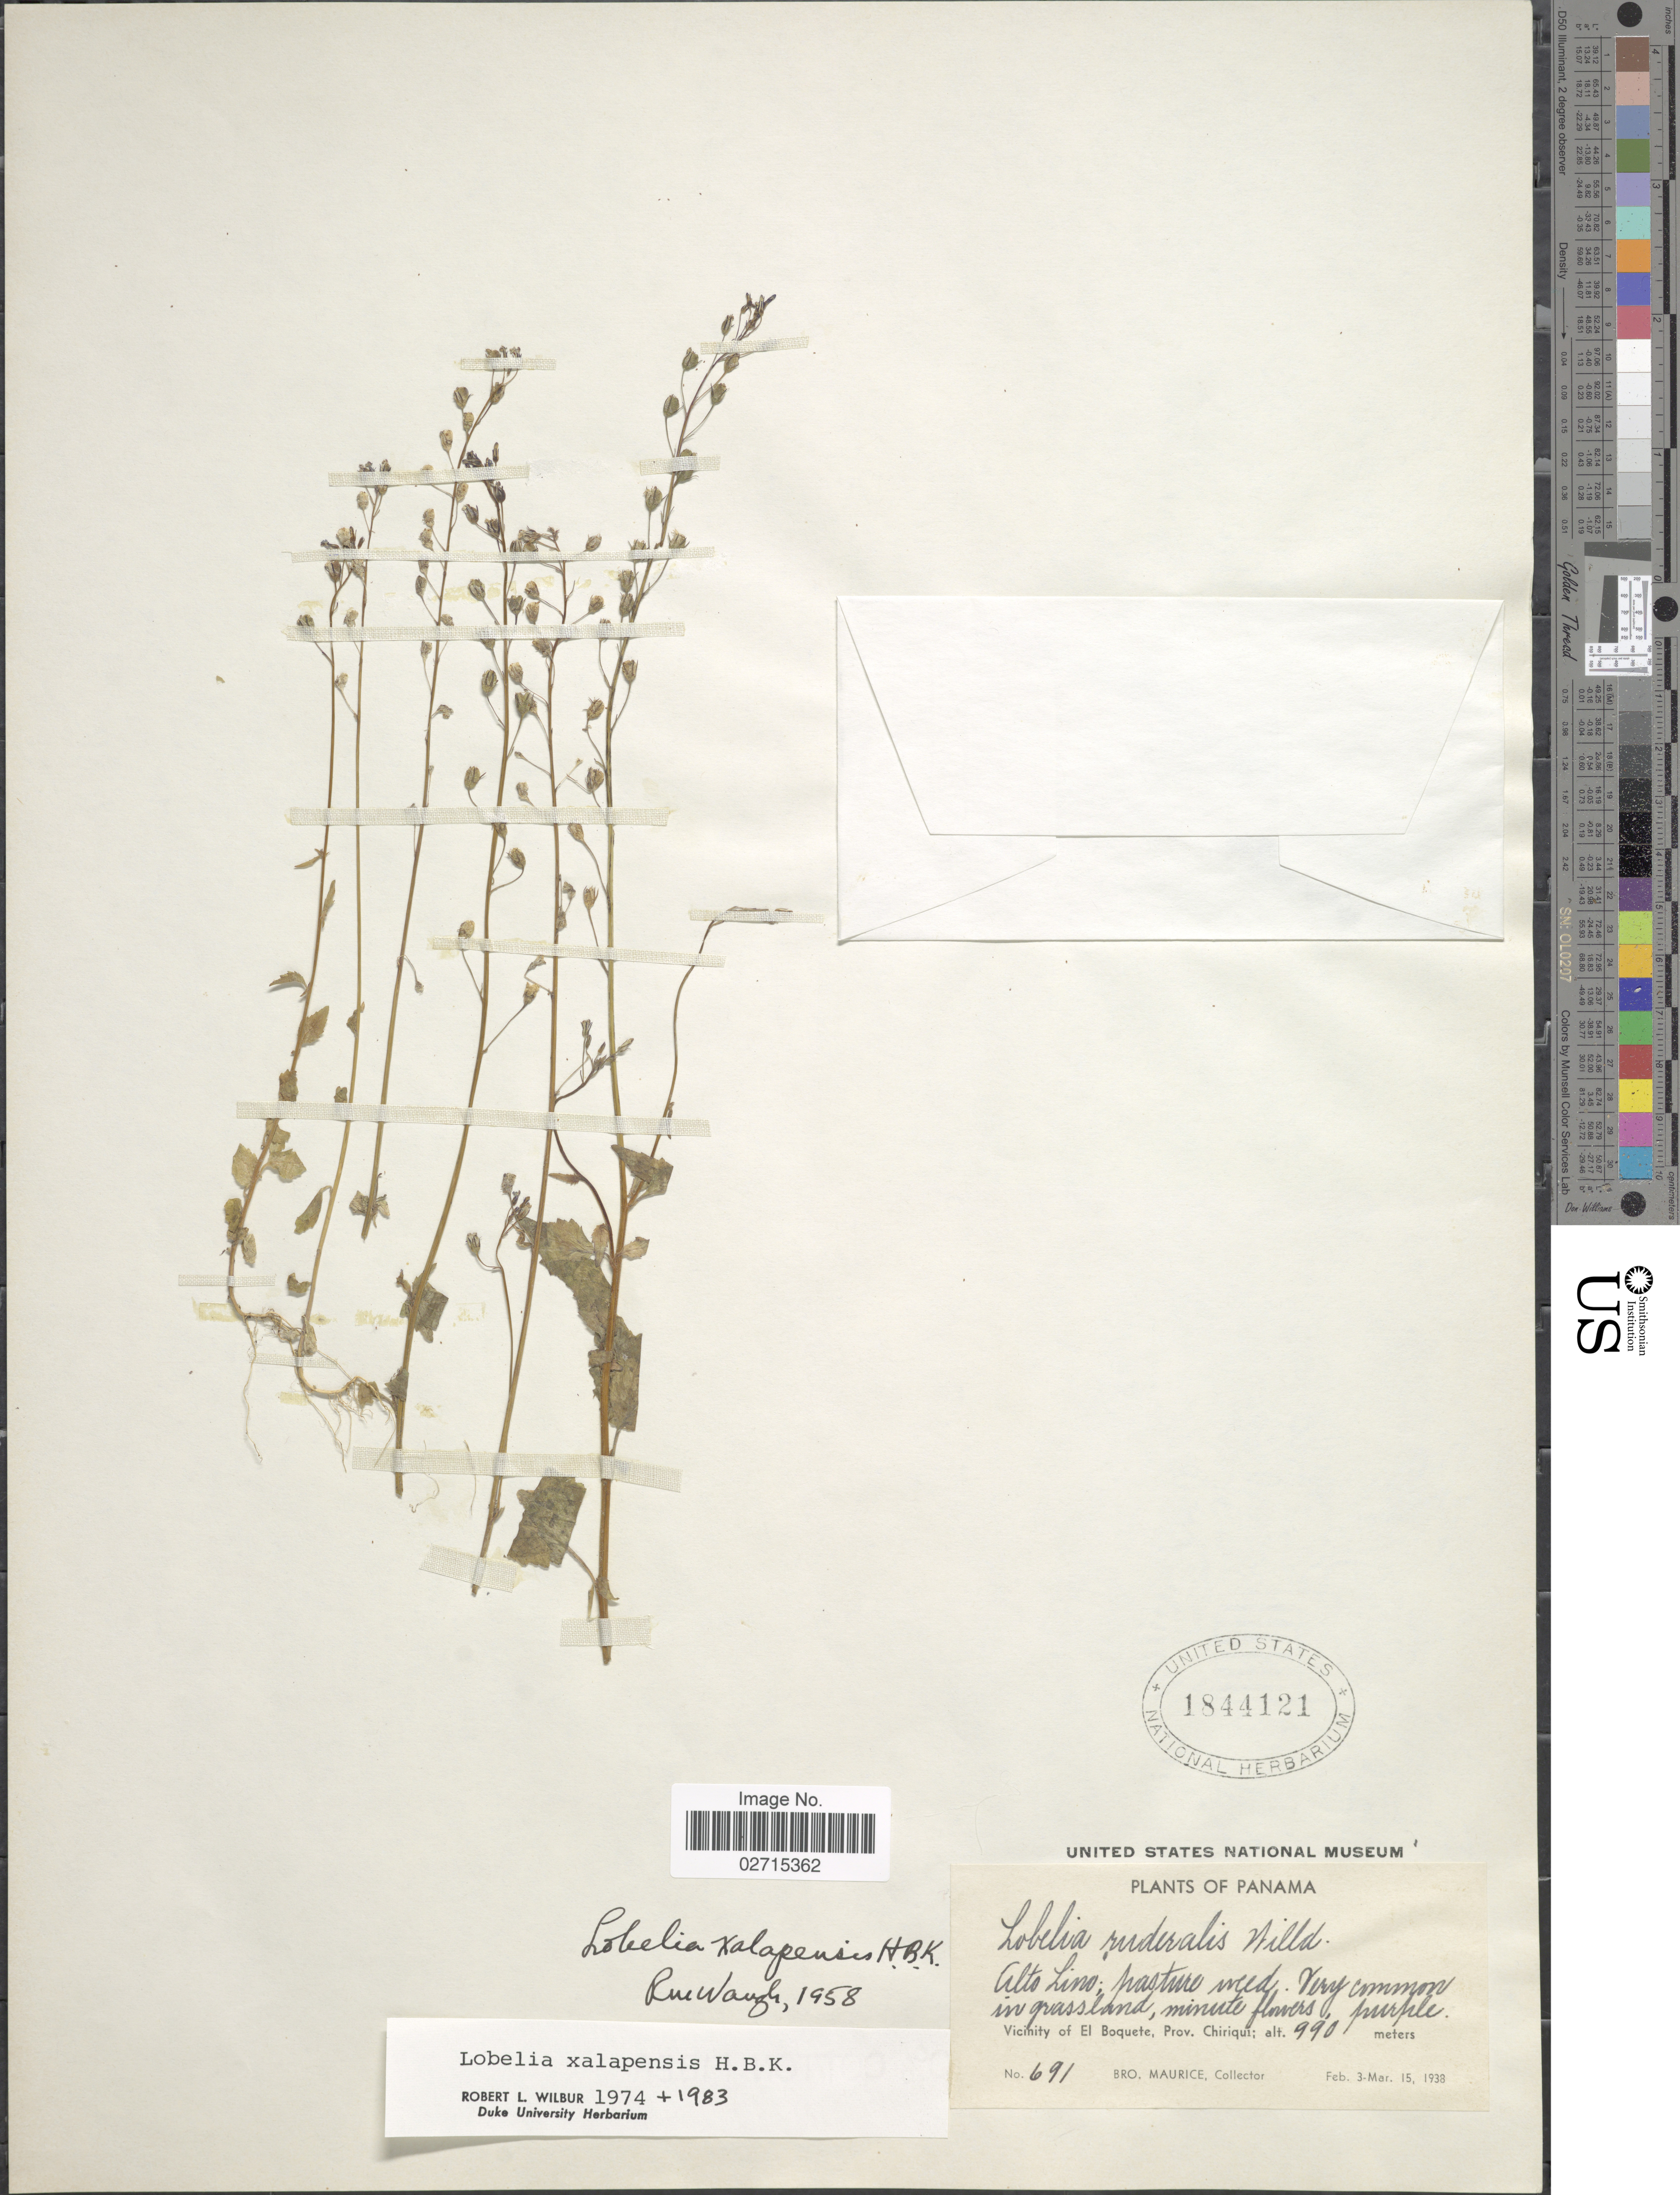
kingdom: Plantae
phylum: Tracheophyta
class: Magnoliopsida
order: Asterales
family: Campanulaceae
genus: Lobelia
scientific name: Lobelia xalapensis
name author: Kunth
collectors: B. Maurice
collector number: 691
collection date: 1938-02-03/1938-03-15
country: Panama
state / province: Chiriqui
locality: Alto Lino; Vicinity of El Boquete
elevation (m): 990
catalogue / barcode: US 1844121